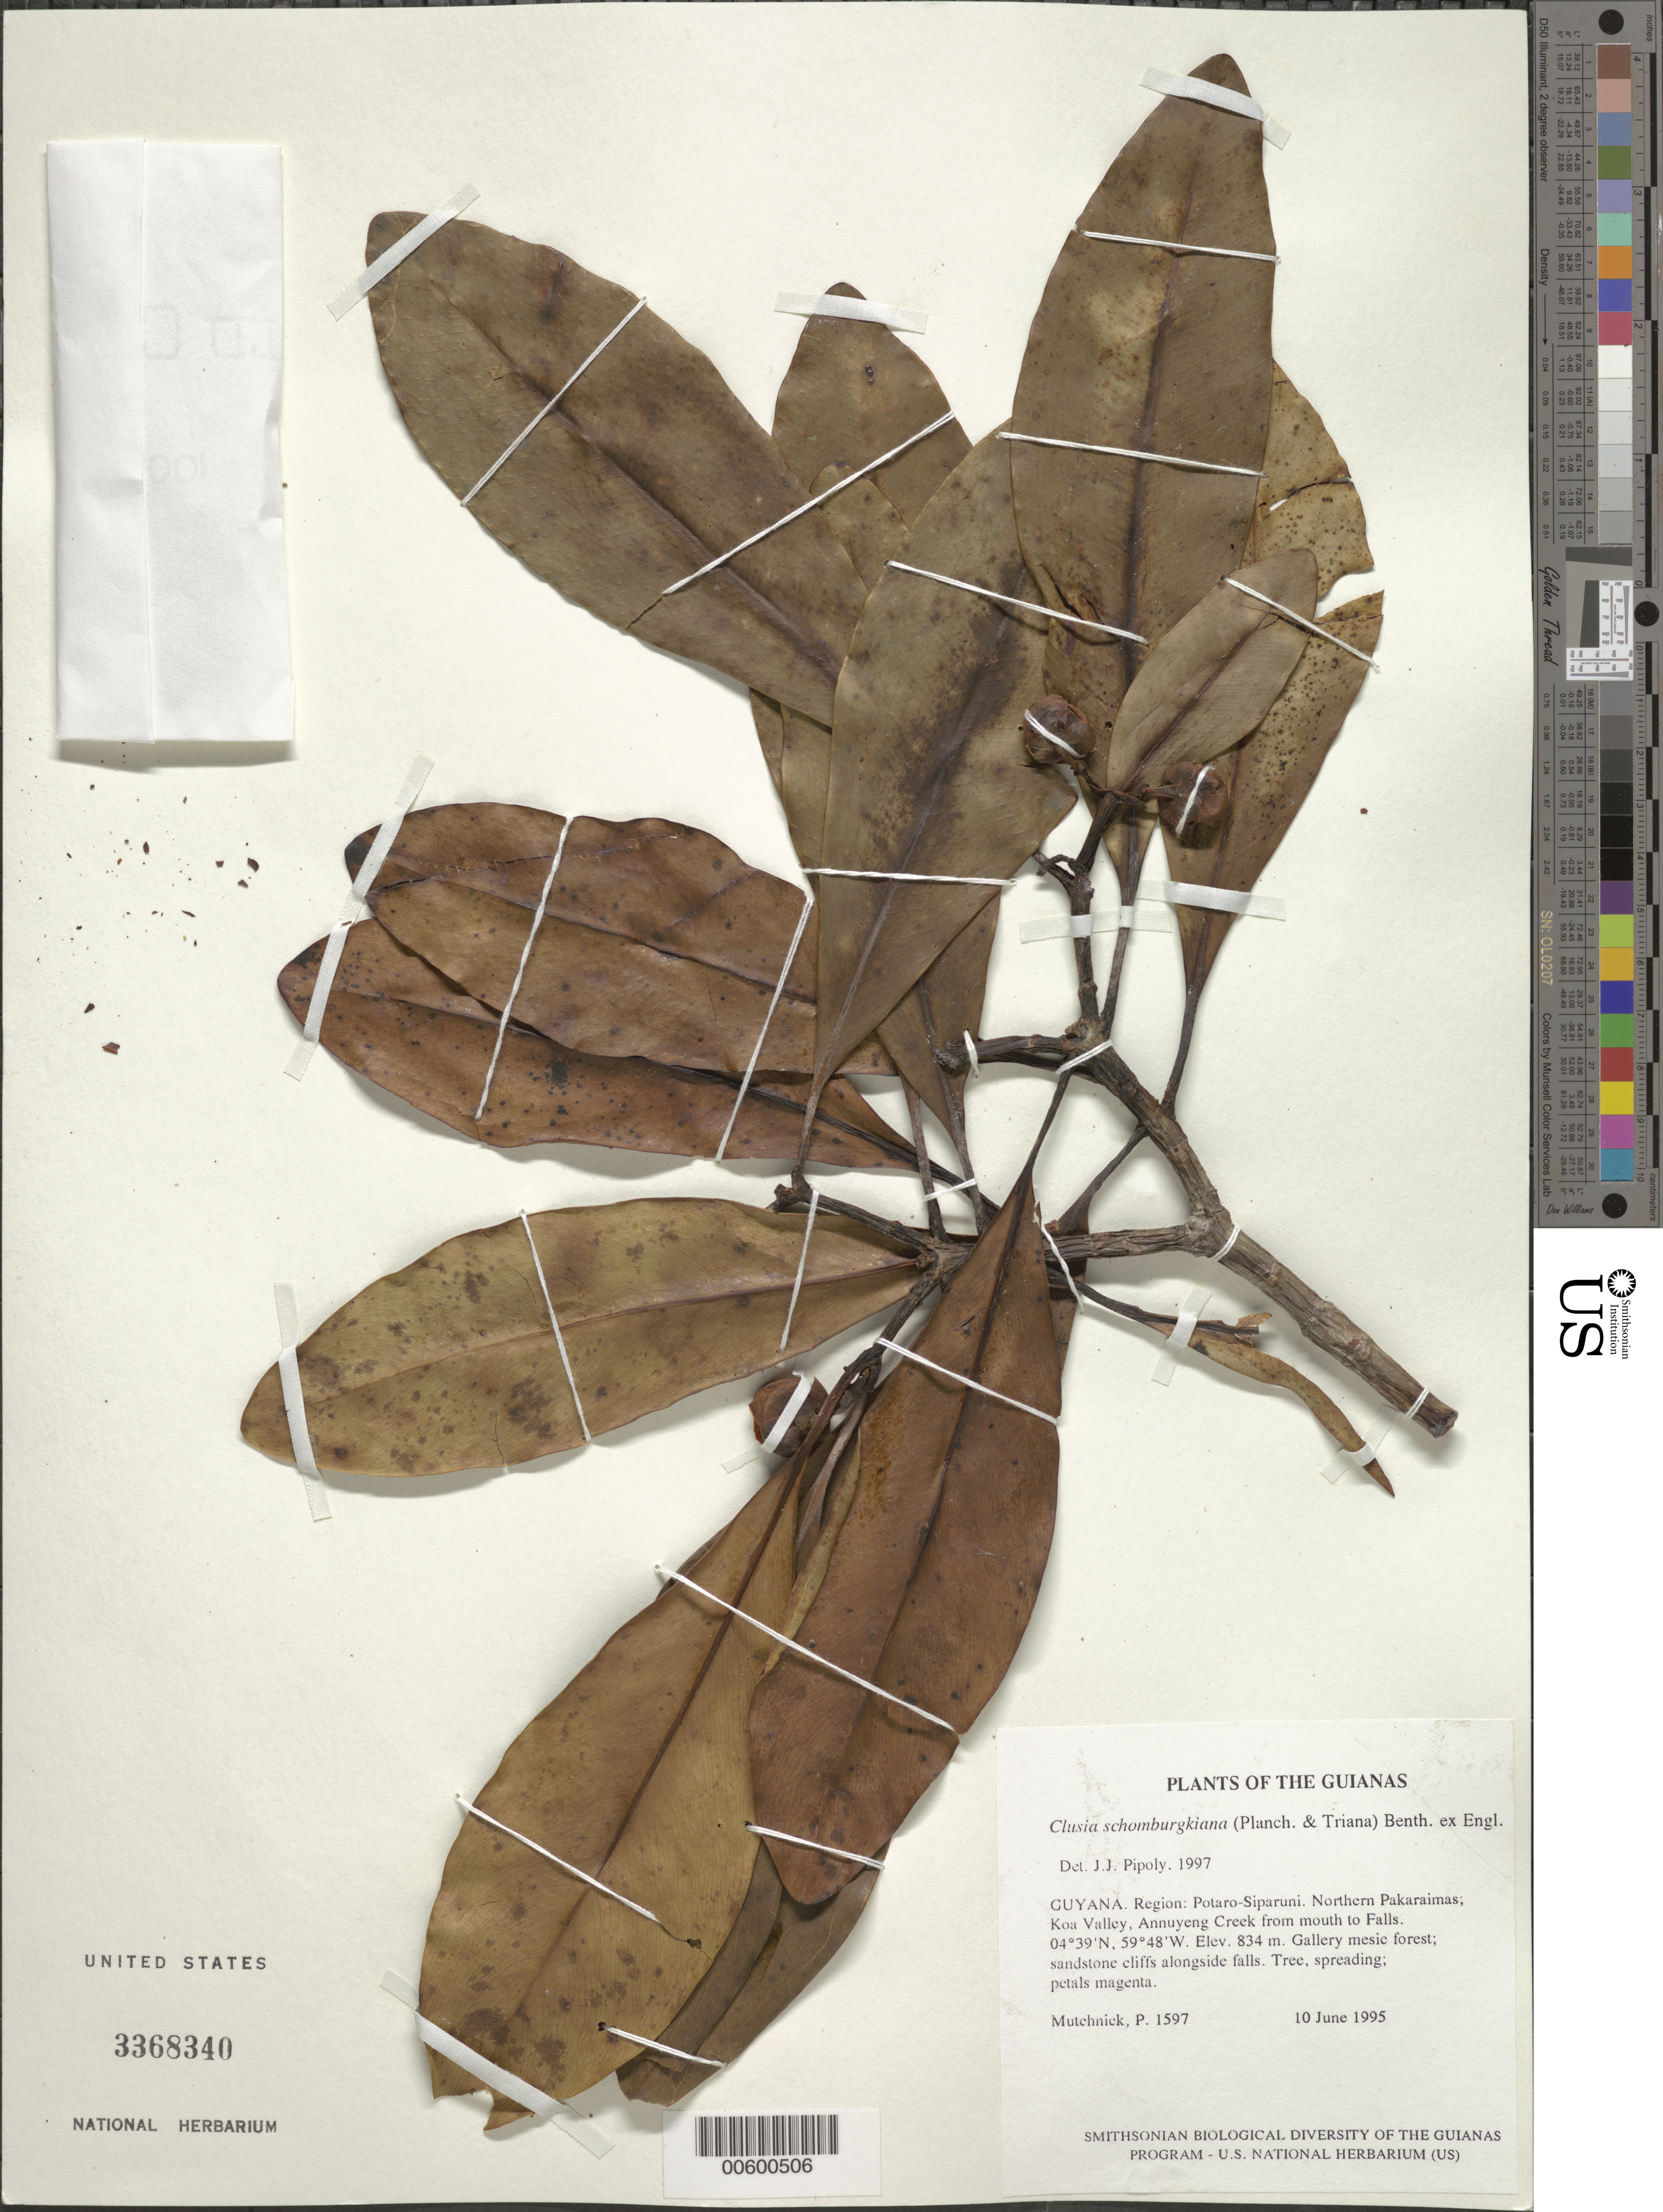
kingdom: Plantae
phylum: Tracheophyta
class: Magnoliopsida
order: Malpighiales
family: Clusiaceae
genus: Clusia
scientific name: Clusia schomburgkiana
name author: (Planch. & Triana) Benth. ex Engl.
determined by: Pipoly, J. J., III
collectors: P. Mutchnick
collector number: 1597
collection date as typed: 10 June 1995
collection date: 1995-06-10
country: Guyana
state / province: Potaro-Siparuni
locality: Northern Pakaraimas; Koa Valley, Annuyeng Creek from mouth to Falls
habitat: Gallery mesic forest; sandstone cliffs alongside falls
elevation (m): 834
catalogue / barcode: US 3368340